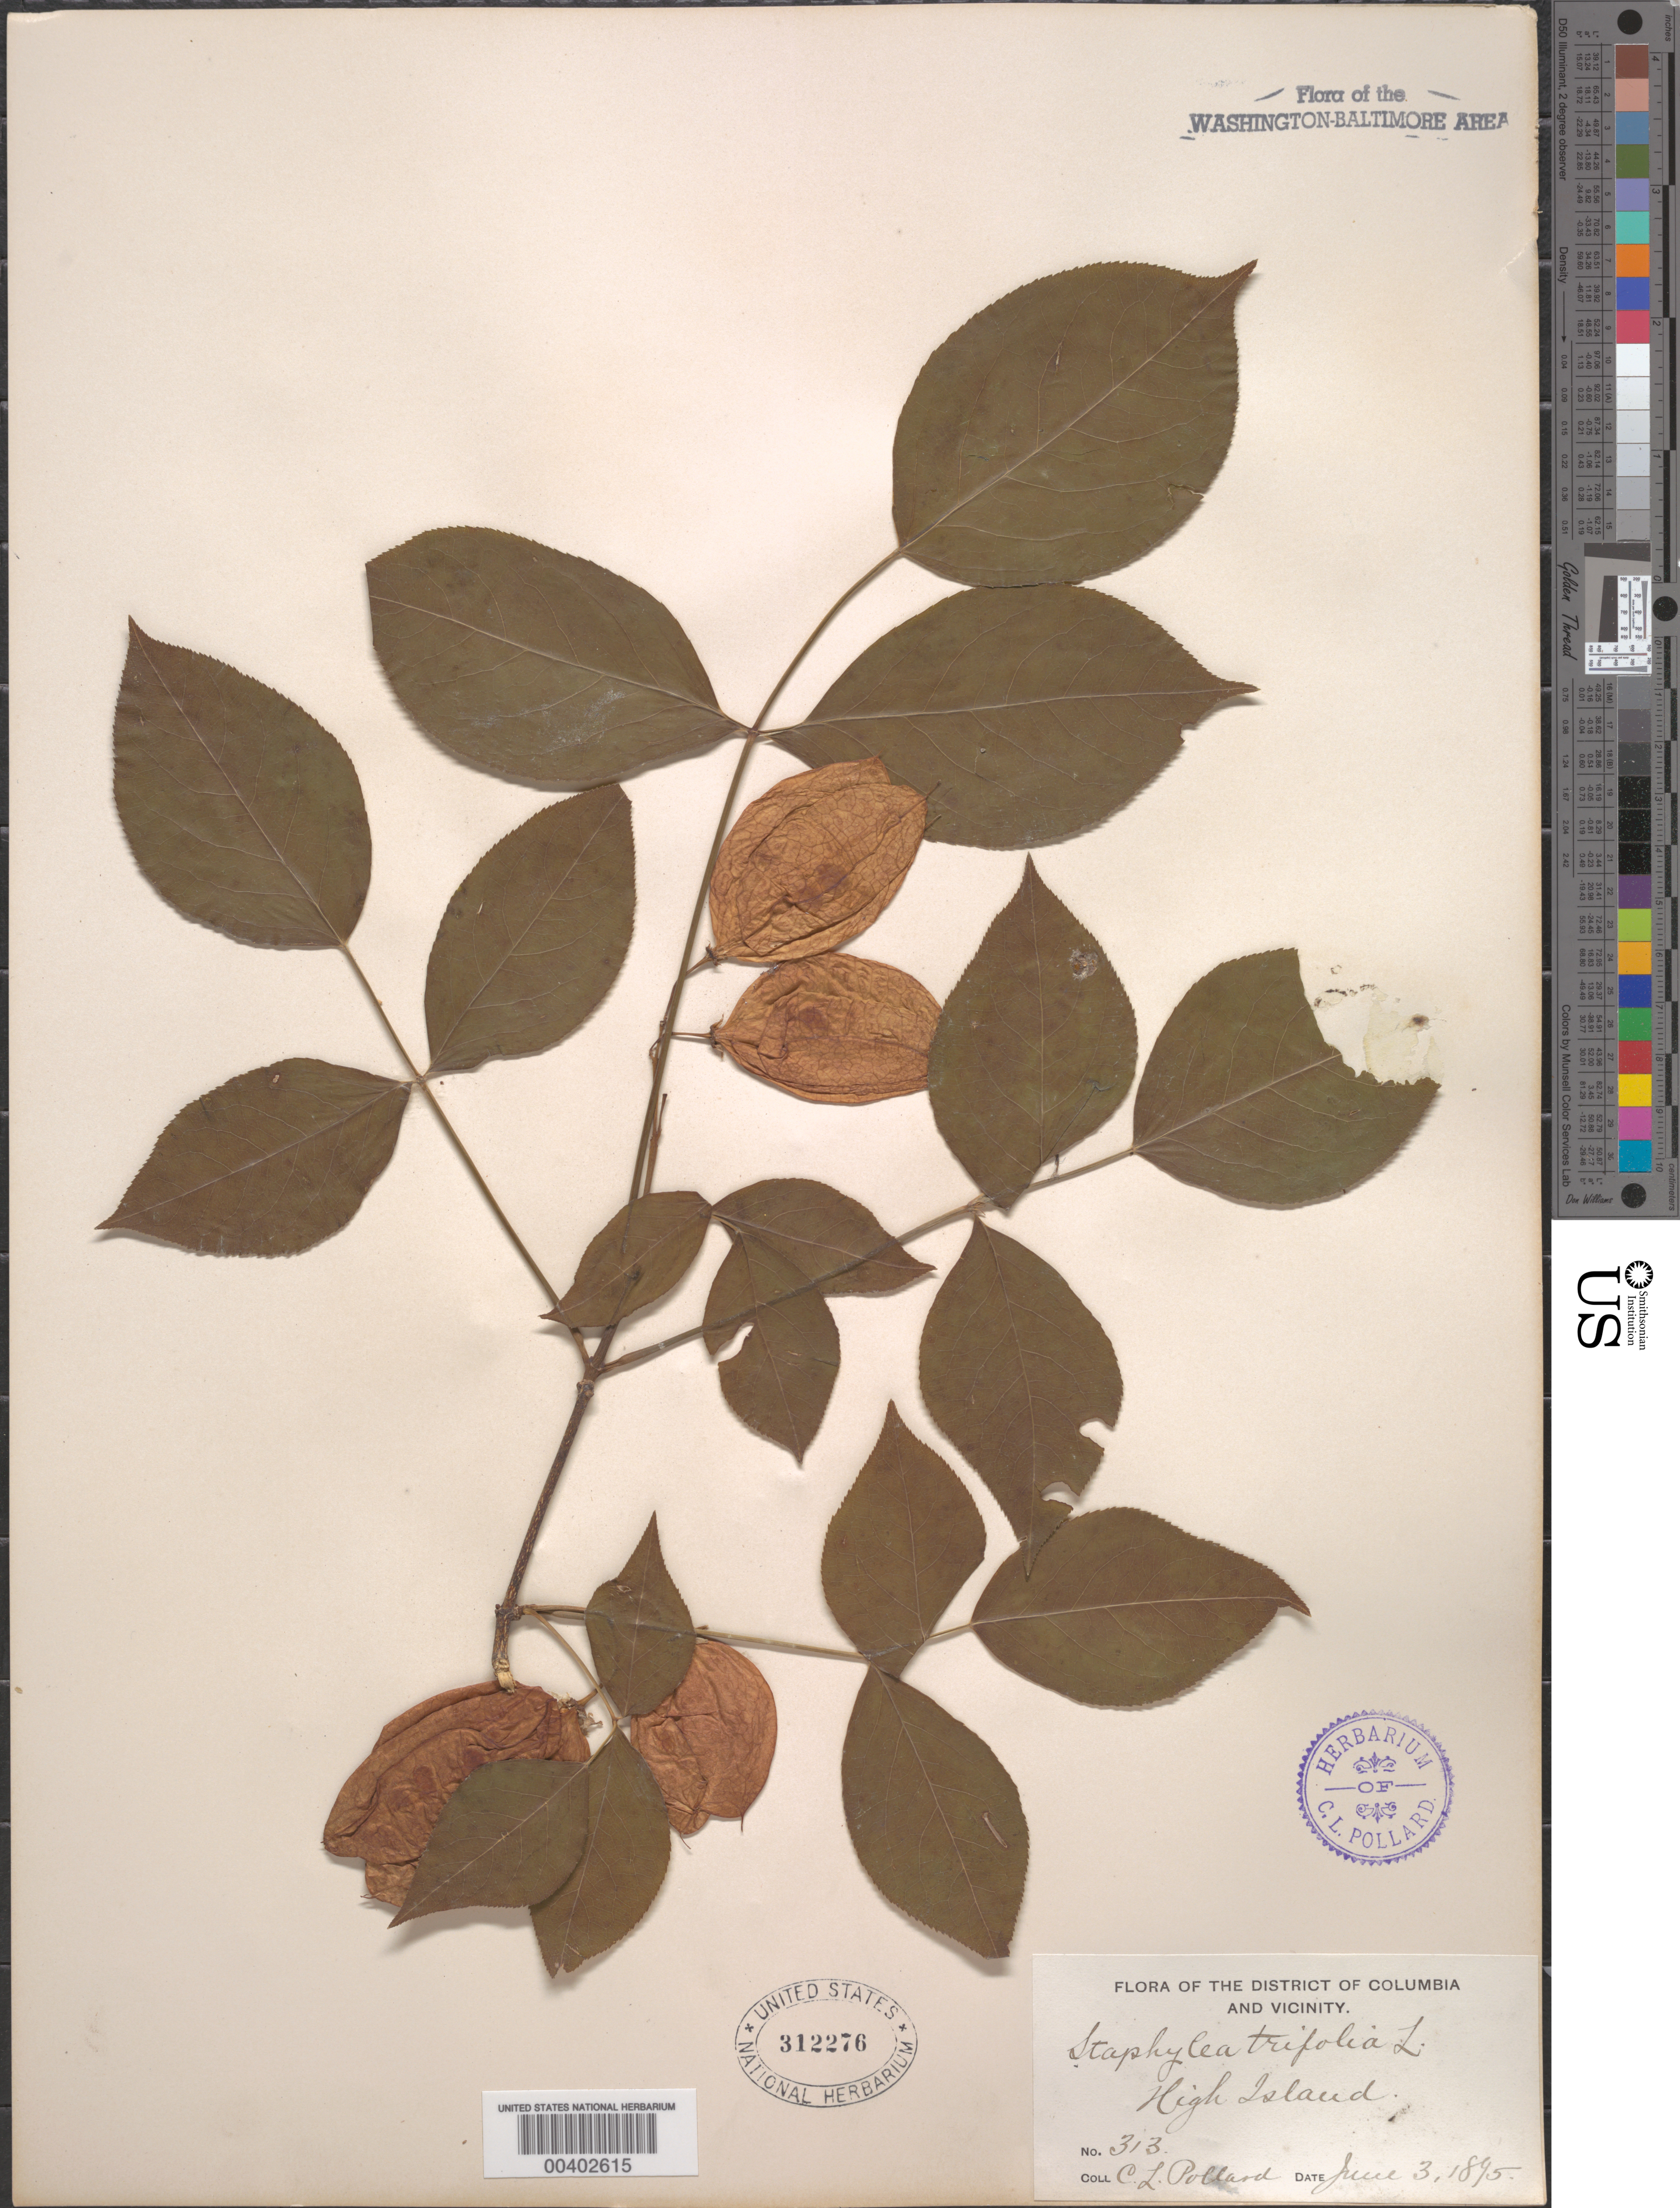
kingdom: Plantae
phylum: Tracheophyta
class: Magnoliopsida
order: Crossosomatales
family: Staphyleaceae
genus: Staphylea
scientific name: Staphylea trifolia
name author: L.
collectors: C. L. Pollard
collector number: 313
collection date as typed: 03 Jun 1895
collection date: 1895-06-03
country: United States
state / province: Maryland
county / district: Montgomery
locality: High Island C. & O. Canal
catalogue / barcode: US 312276